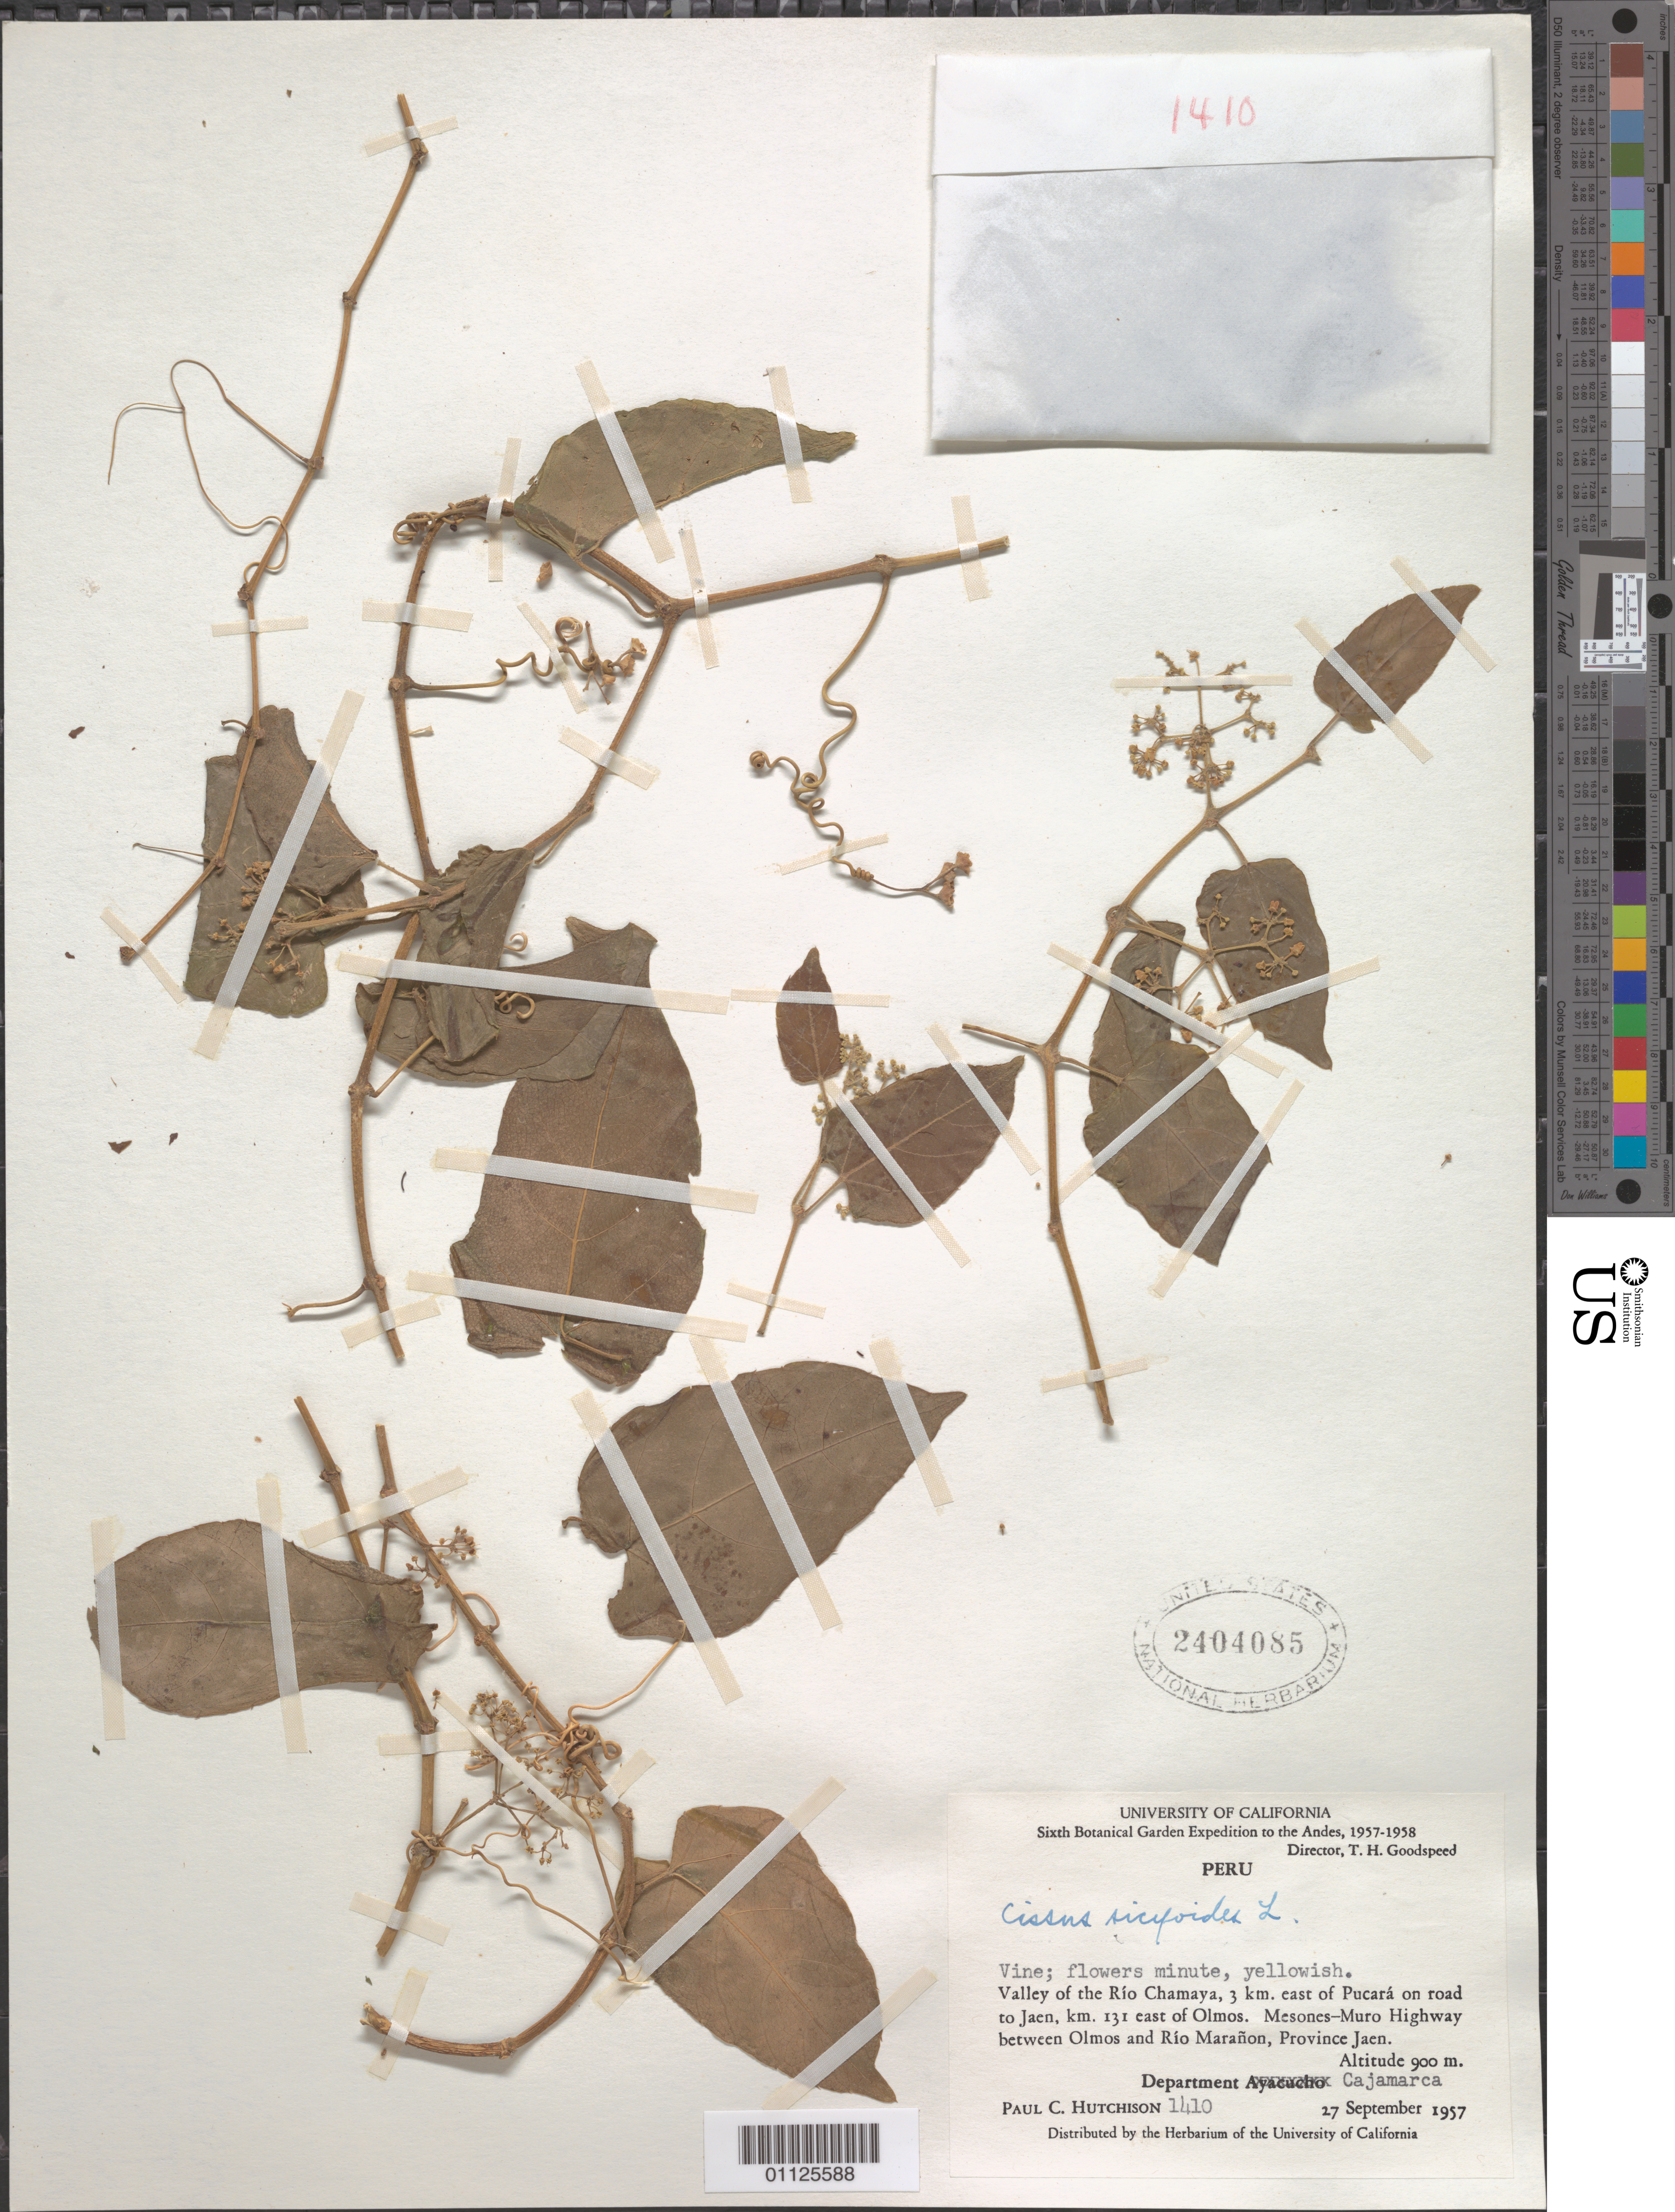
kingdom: Plantae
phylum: Tracheophyta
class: Magnoliopsida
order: Vitales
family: Vitaceae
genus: Cissus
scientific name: Cissus verticillata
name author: (L.) Nicolson & C.E. Jarvis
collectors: P. C. Hutchison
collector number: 1410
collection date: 1957-09-27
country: Peru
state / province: Cajamarca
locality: Valley of the Rio Chamaya, 3 km E of Pucara on road to Jaen, km 131 E of Olmos. Mesones-Muro Hwy between Olmos and Rio Maranon.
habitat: Vine.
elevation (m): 900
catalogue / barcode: US 2404085